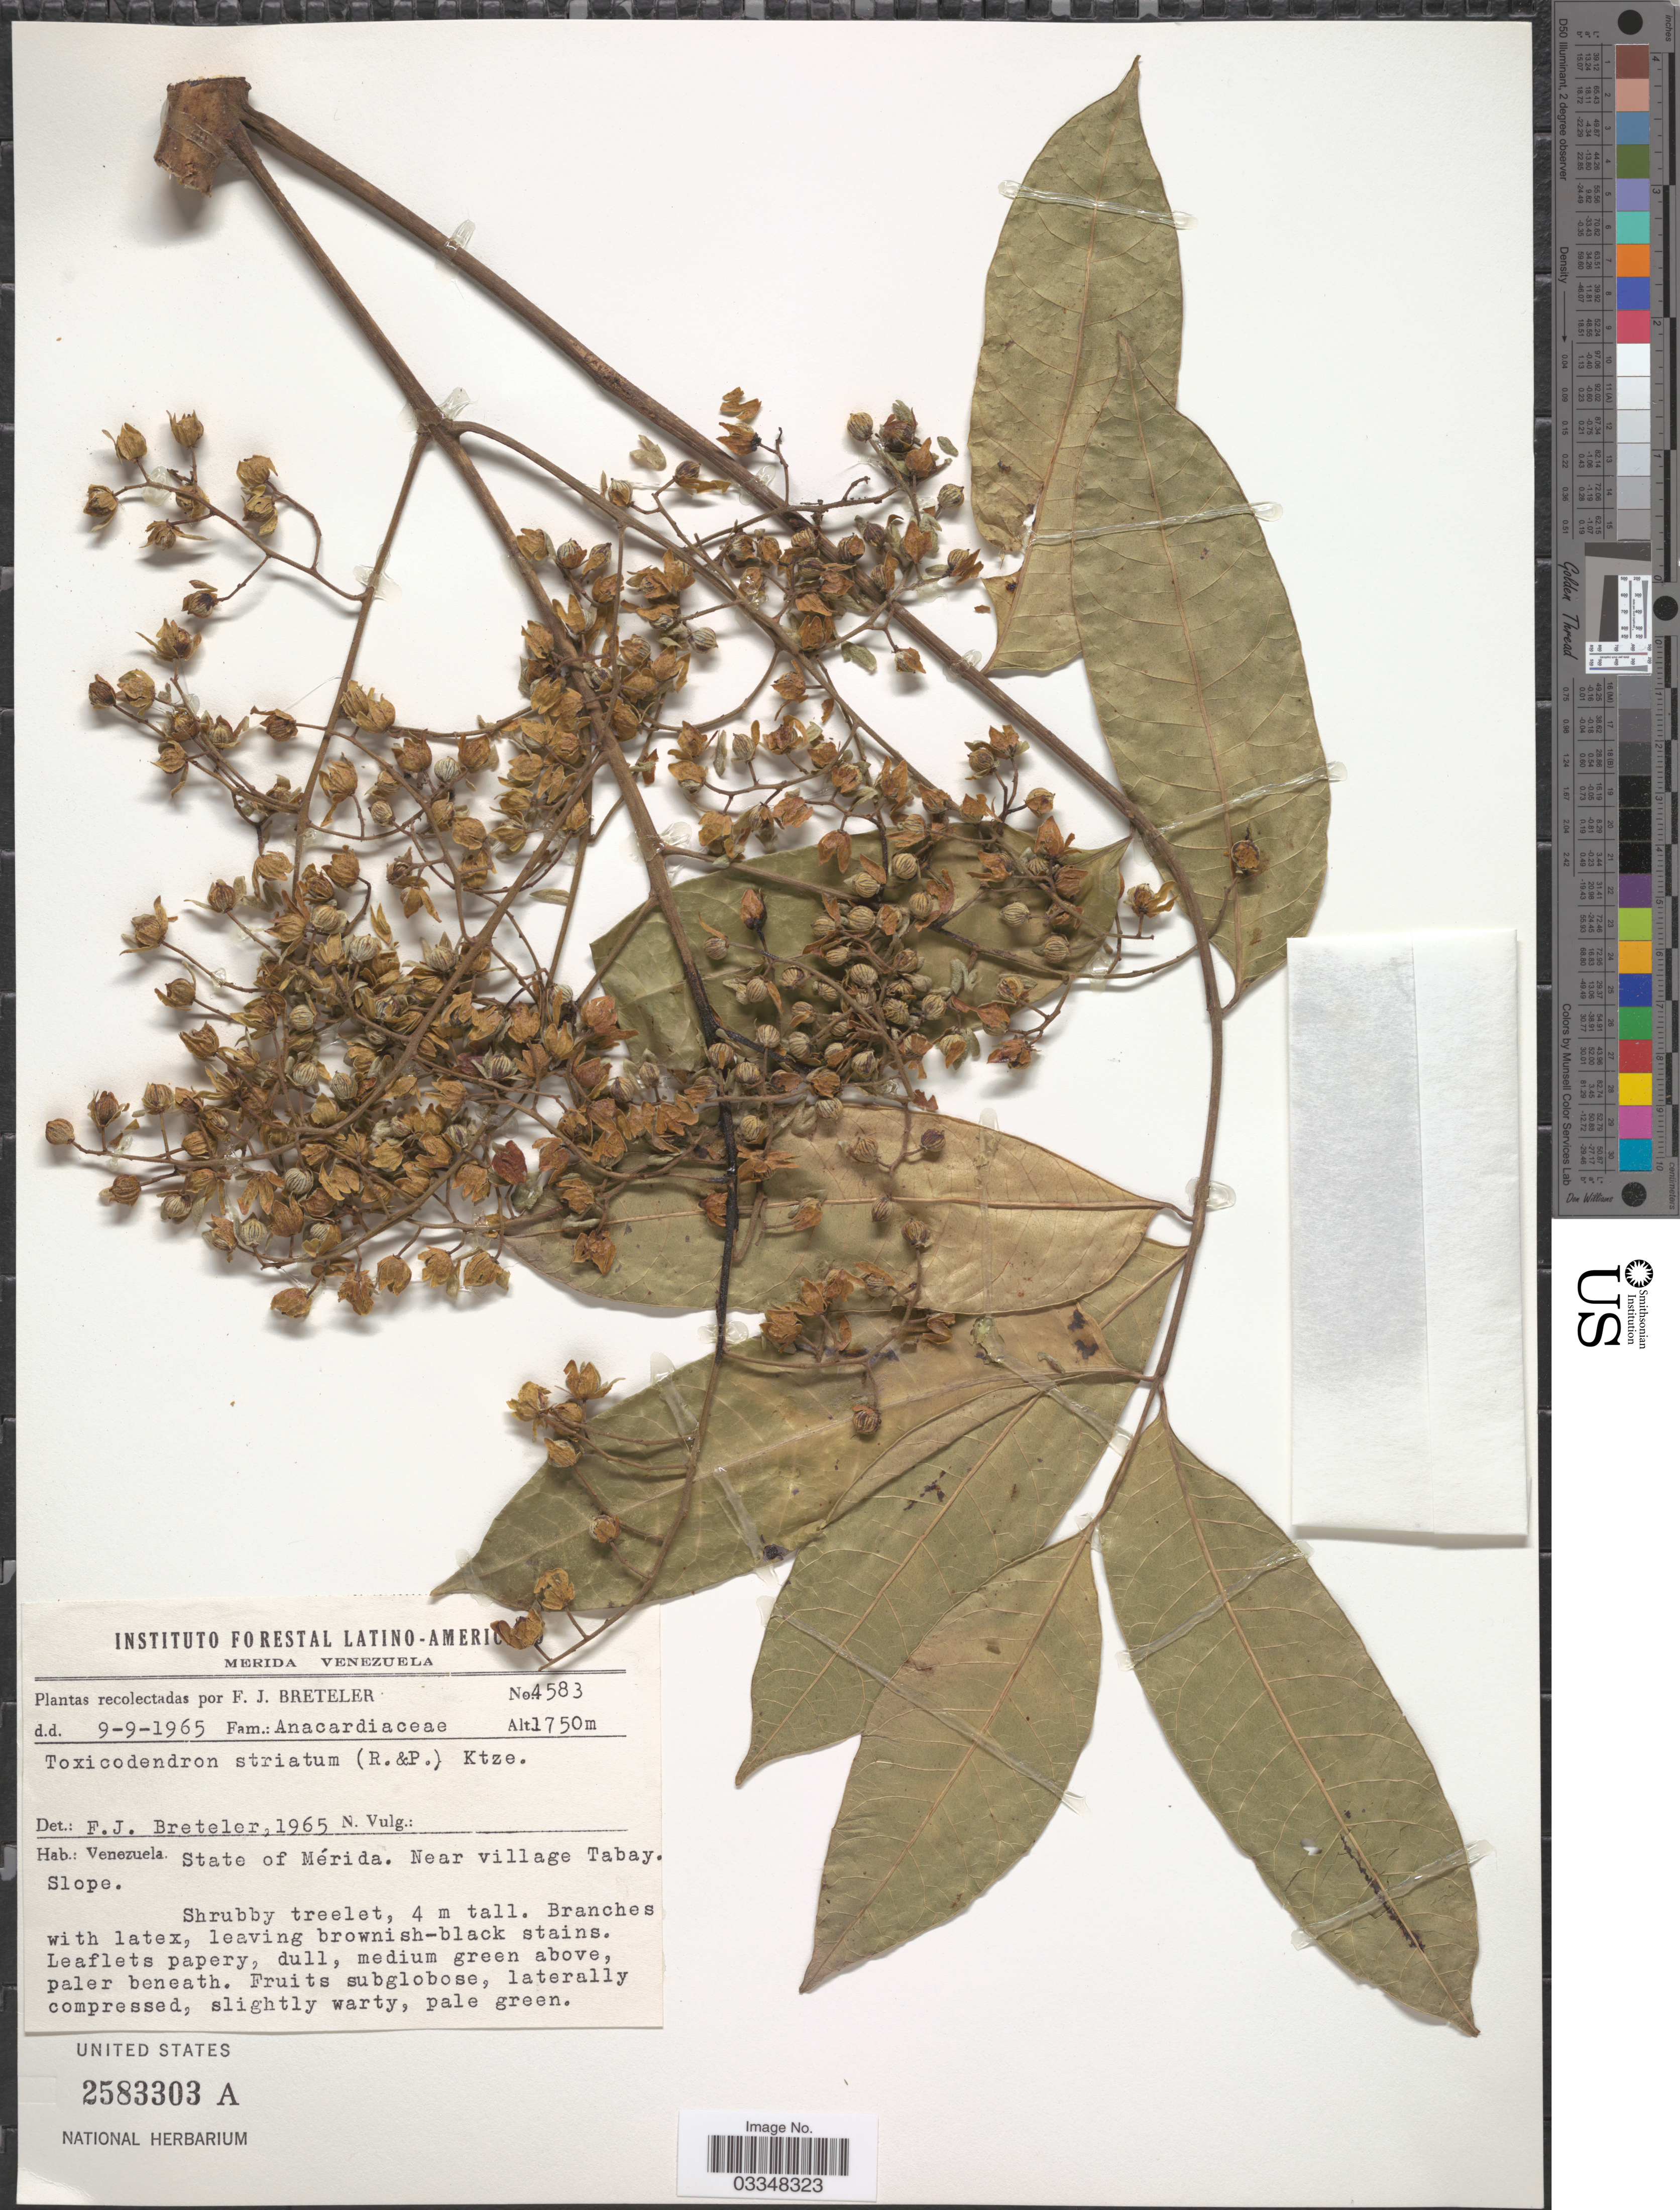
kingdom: Plantae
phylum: Tracheophyta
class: Magnoliopsida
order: Sapindales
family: Anacardiaceae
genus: Toxicodendron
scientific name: Toxicodendron striatum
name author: (Ruiz & Pav.) Kuntze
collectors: F. J. Breteler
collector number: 4583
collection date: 1965-09-09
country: Venezuela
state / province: Mérida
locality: Near village Tabay. Slope.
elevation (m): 1750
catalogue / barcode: US 2583303A